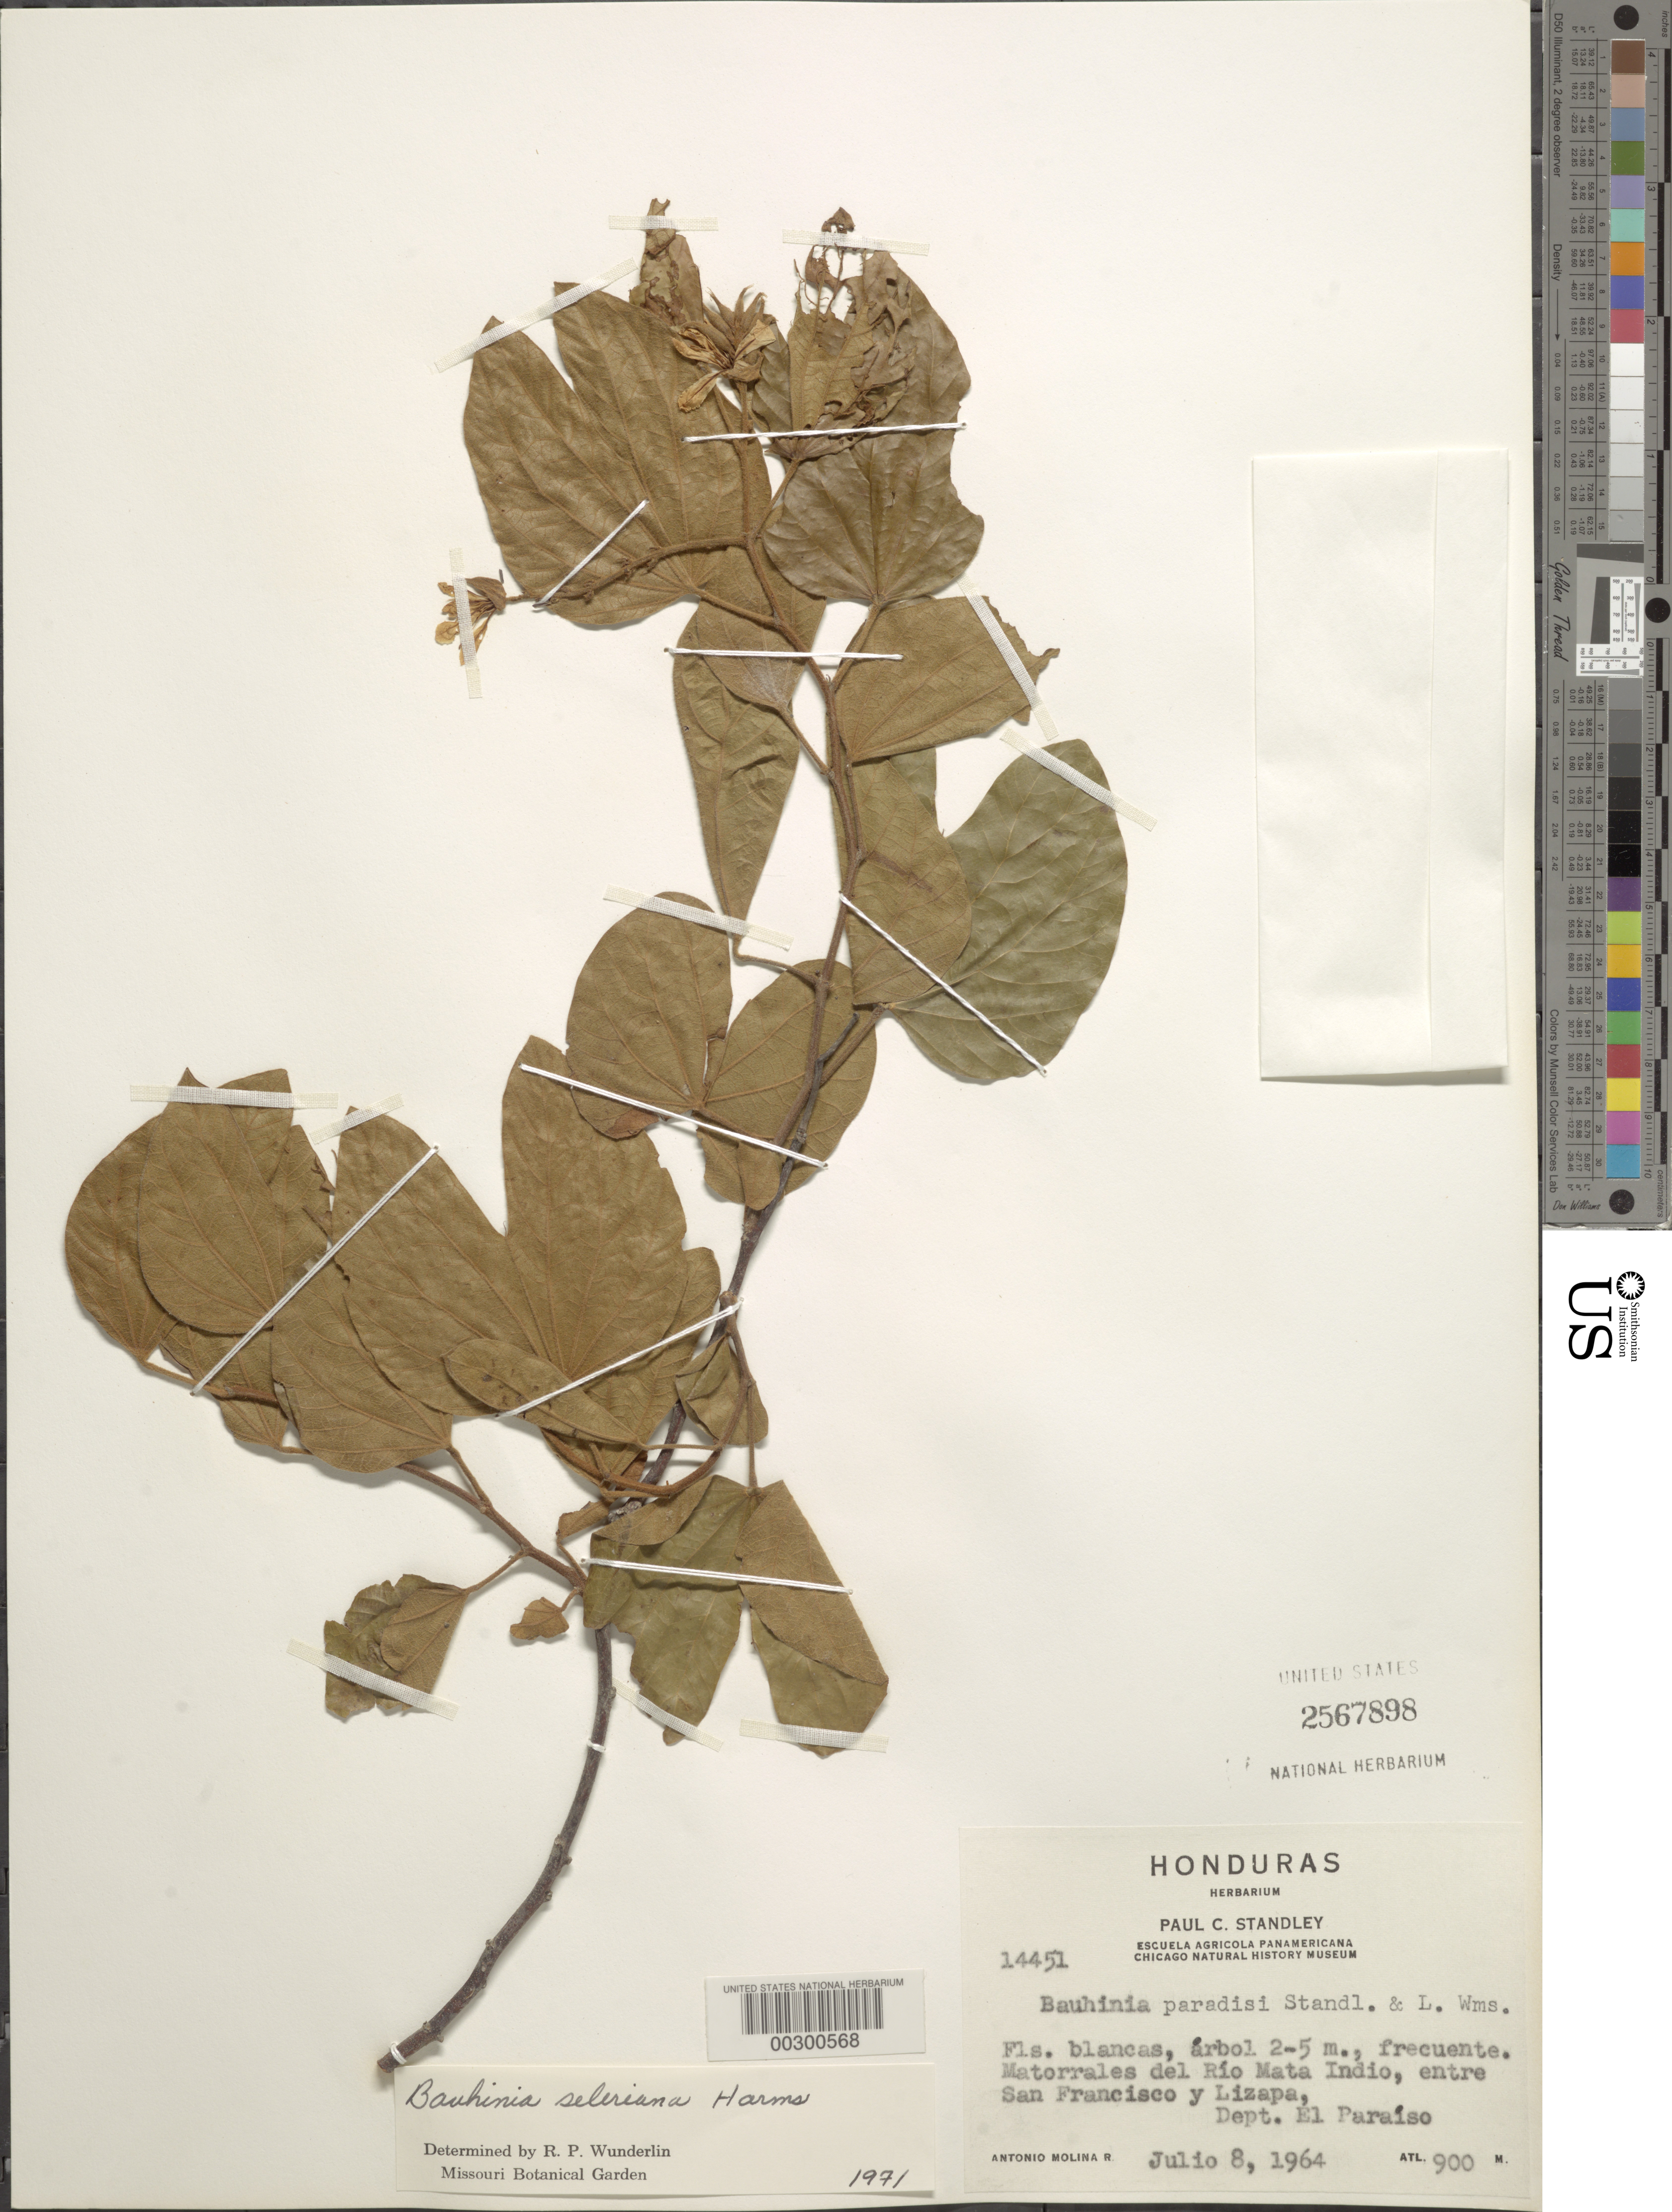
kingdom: Plantae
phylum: Tracheophyta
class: Magnoliopsida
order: Fabales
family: Fabaceae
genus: Bauhinia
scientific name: Bauhinia seleriana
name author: Harms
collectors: A. Molina R.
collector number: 14451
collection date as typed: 08 Jun 1964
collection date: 1964-06-08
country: Honduras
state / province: El Paraíso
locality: Rio Mata Indio, between San Francisco and Lizapa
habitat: Thickets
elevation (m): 900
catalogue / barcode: US 2567898